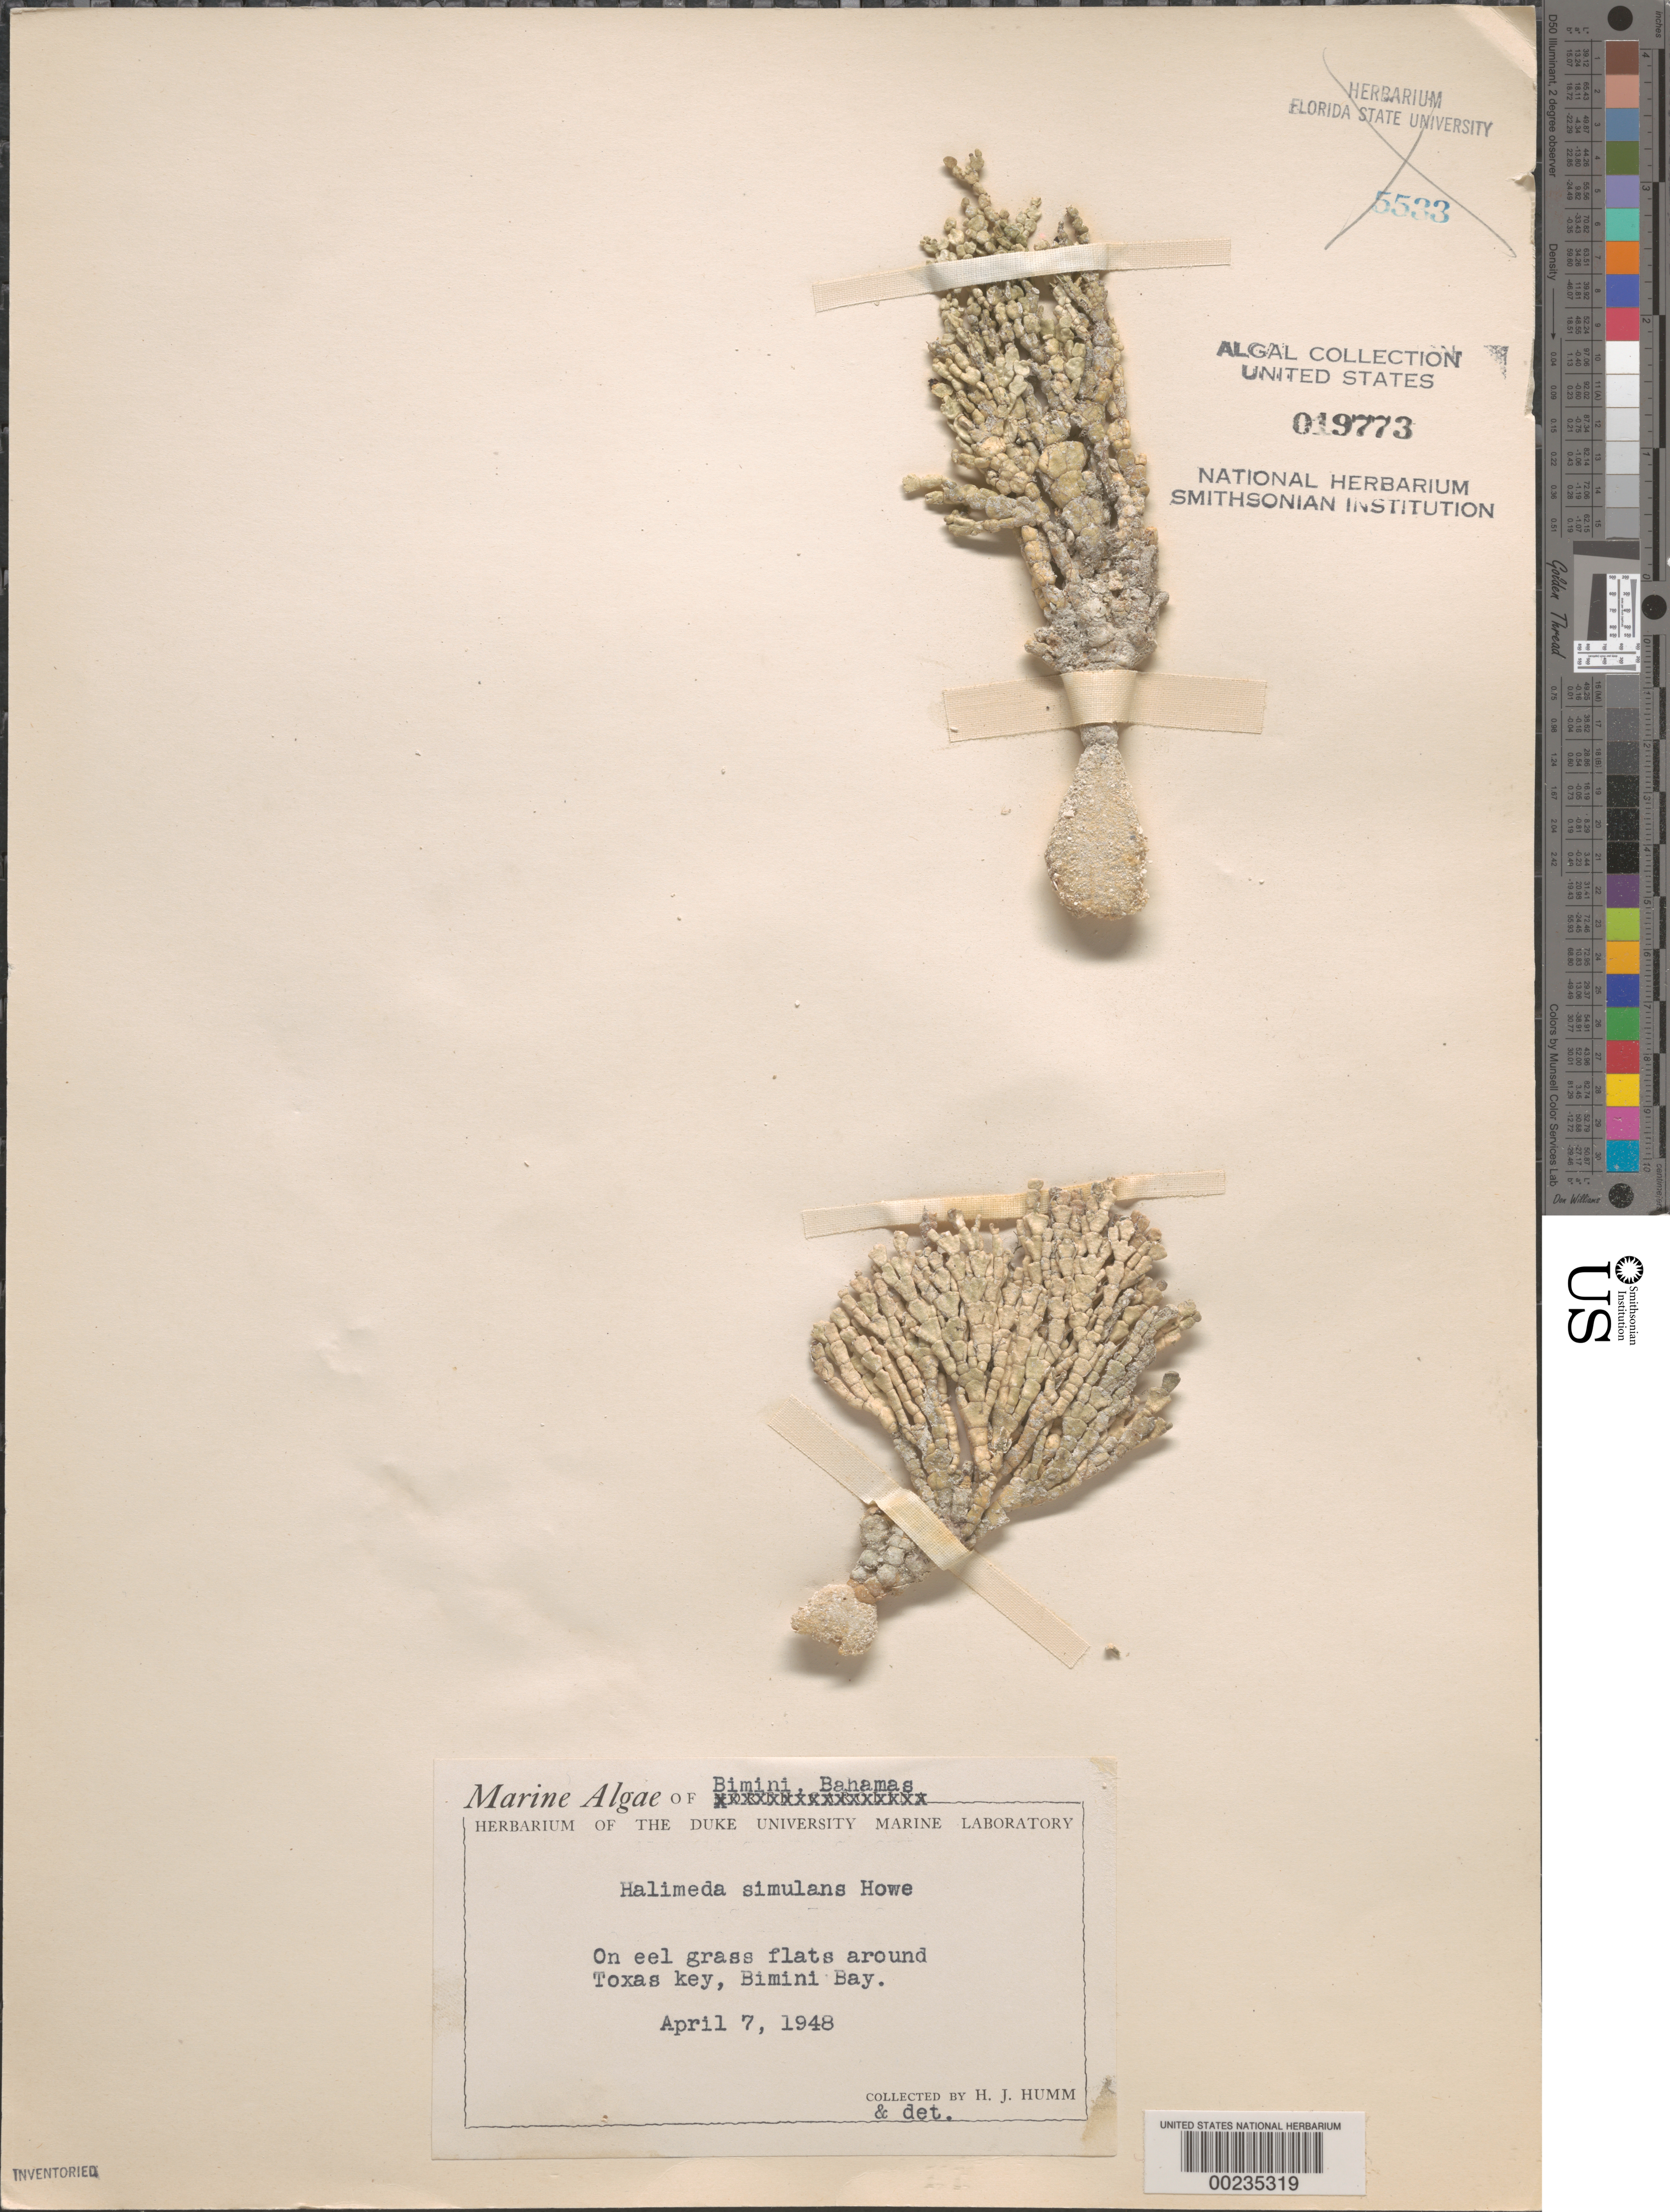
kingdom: Plantae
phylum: Chlorophyta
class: Ulvophyceae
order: Bryopsidales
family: Halimedaceae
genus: Halimeda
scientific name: Halimeda simulans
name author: M. Howe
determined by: Humm, Harold J.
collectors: H. J. Humm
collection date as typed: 07 Apr 1948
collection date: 1948-04-07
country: Bahamas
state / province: Biminis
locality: Toxas cay, bimini bay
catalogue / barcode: US 19773